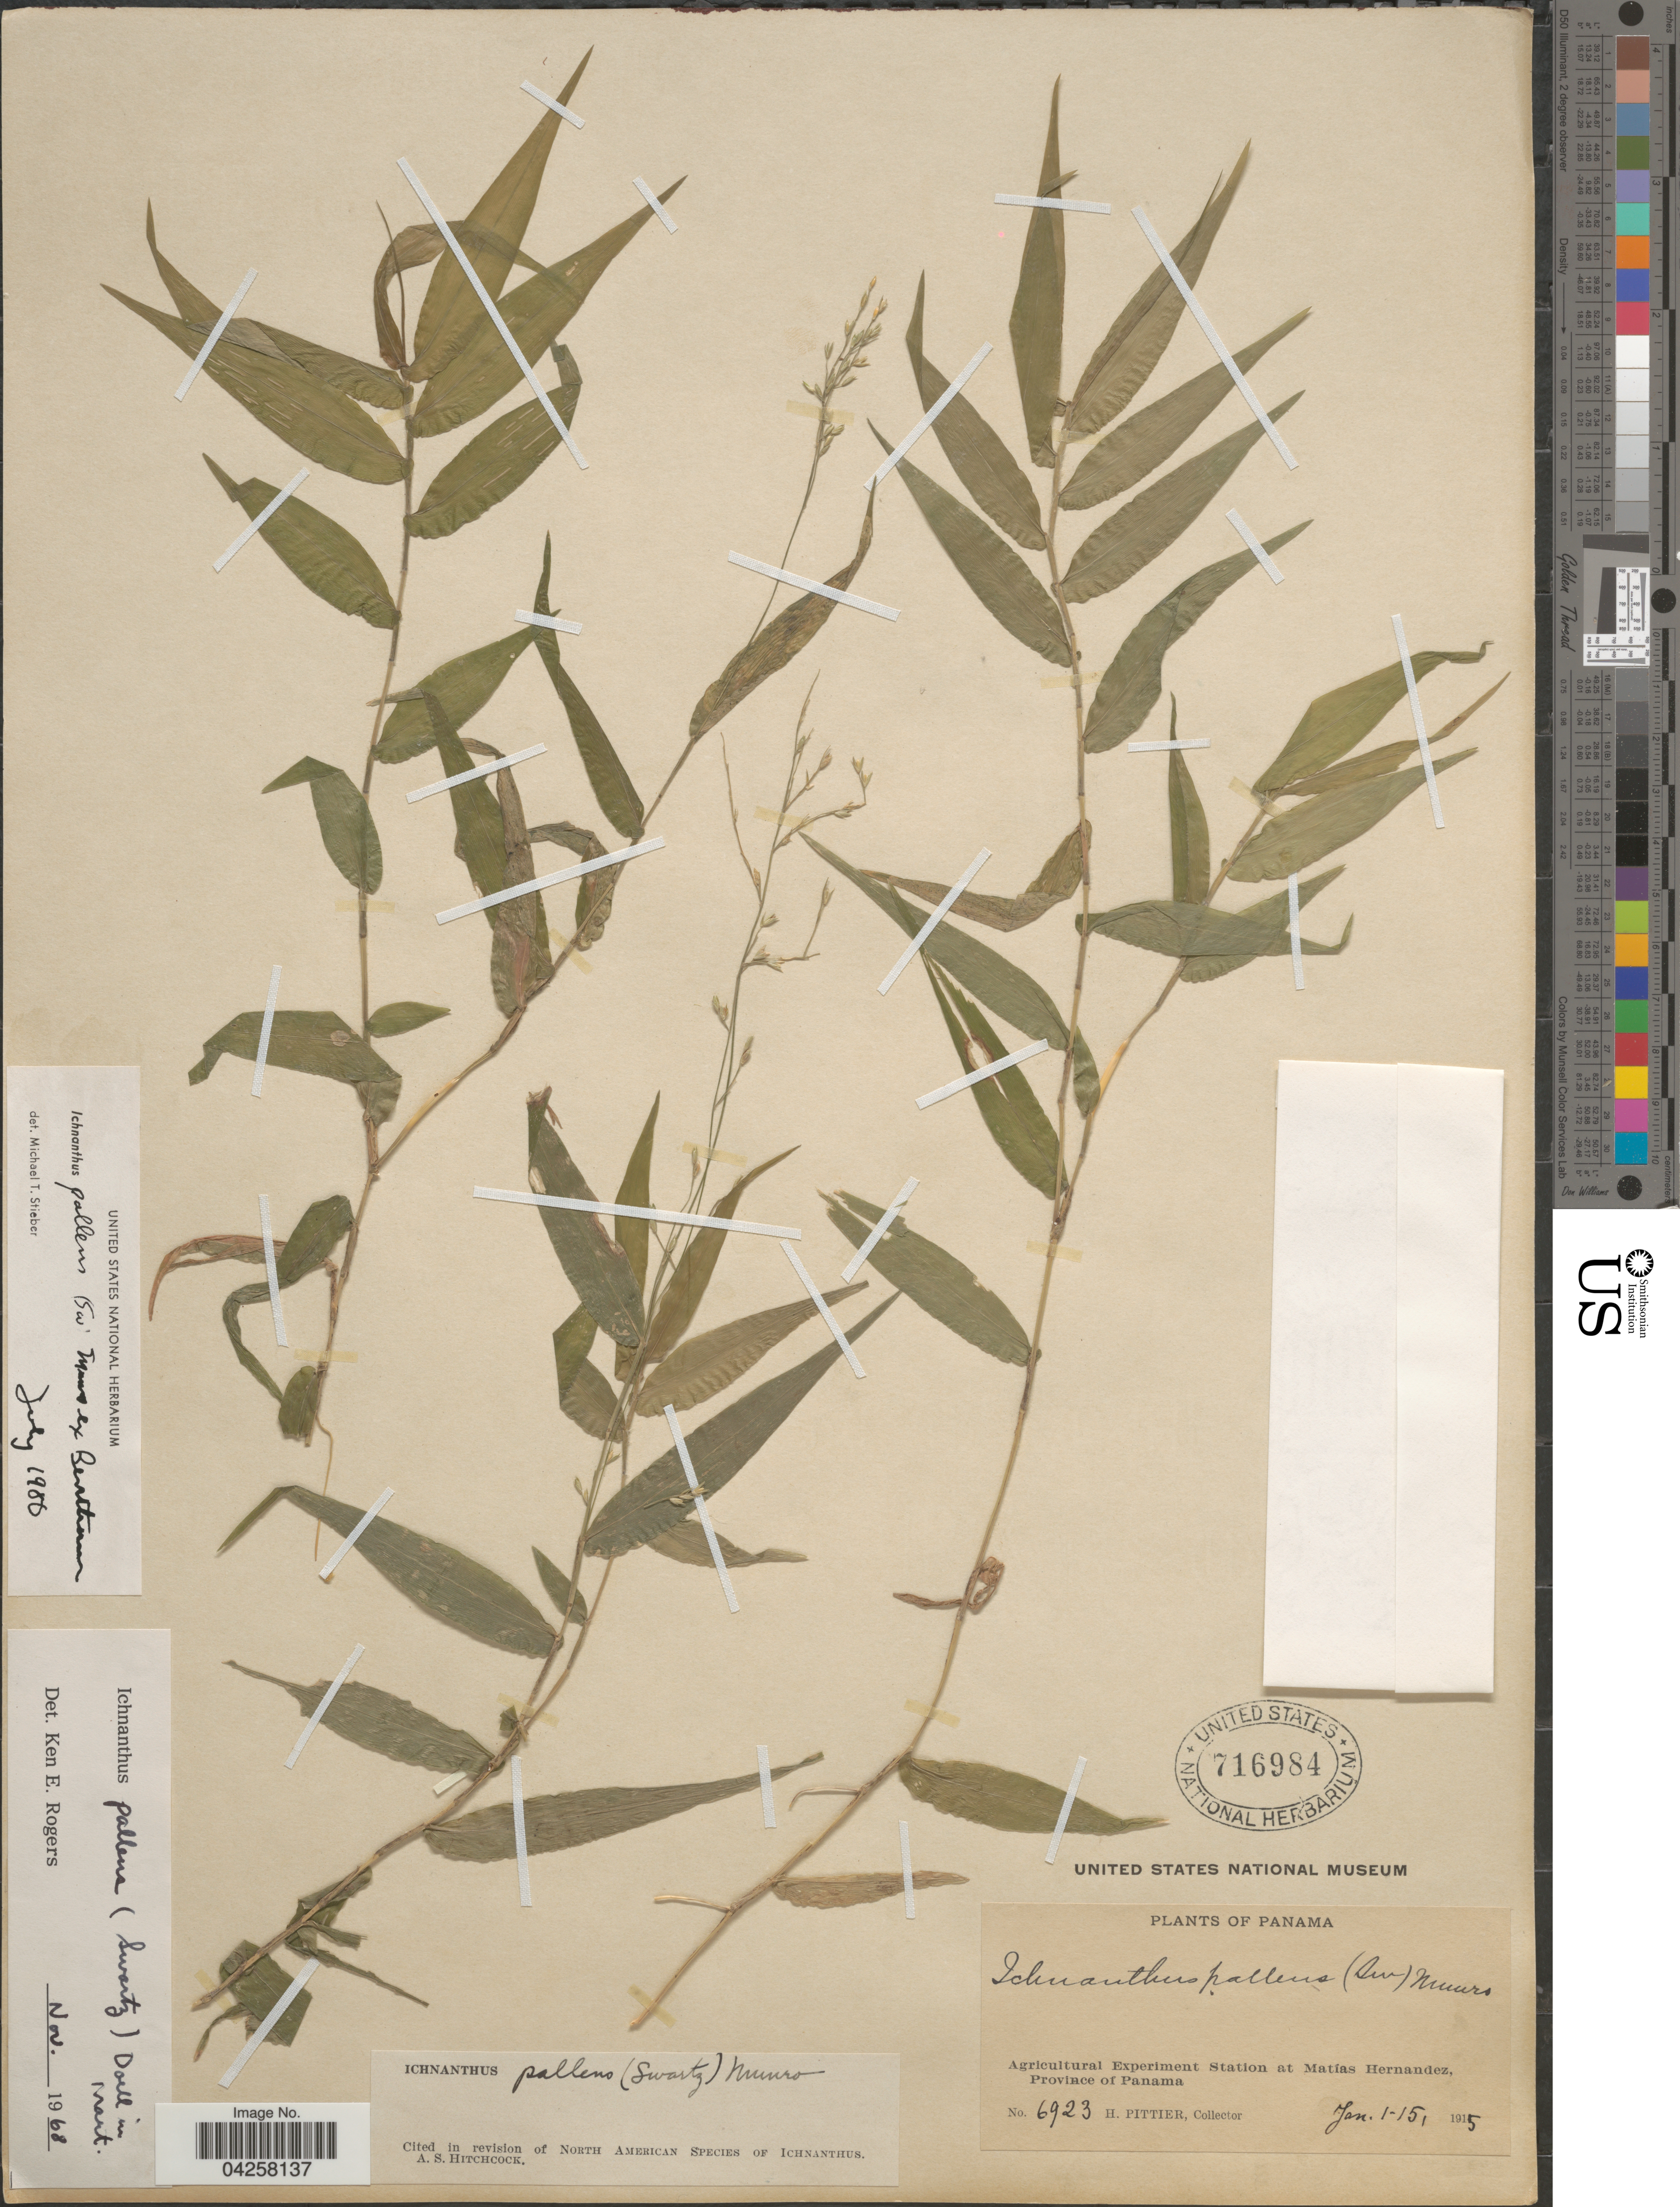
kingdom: Plantae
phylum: Tracheophyta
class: Liliopsida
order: Poales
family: Poaceae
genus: Ichnanthus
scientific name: Ichnanthus pallens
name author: (Sw.) Munro ex Benth.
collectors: H. F. Pittier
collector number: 6923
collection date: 1915-01-01/1915-01-15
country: Panama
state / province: Panamá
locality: Agricultural Experiment Station at Matías Hernandez.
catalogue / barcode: US 716984